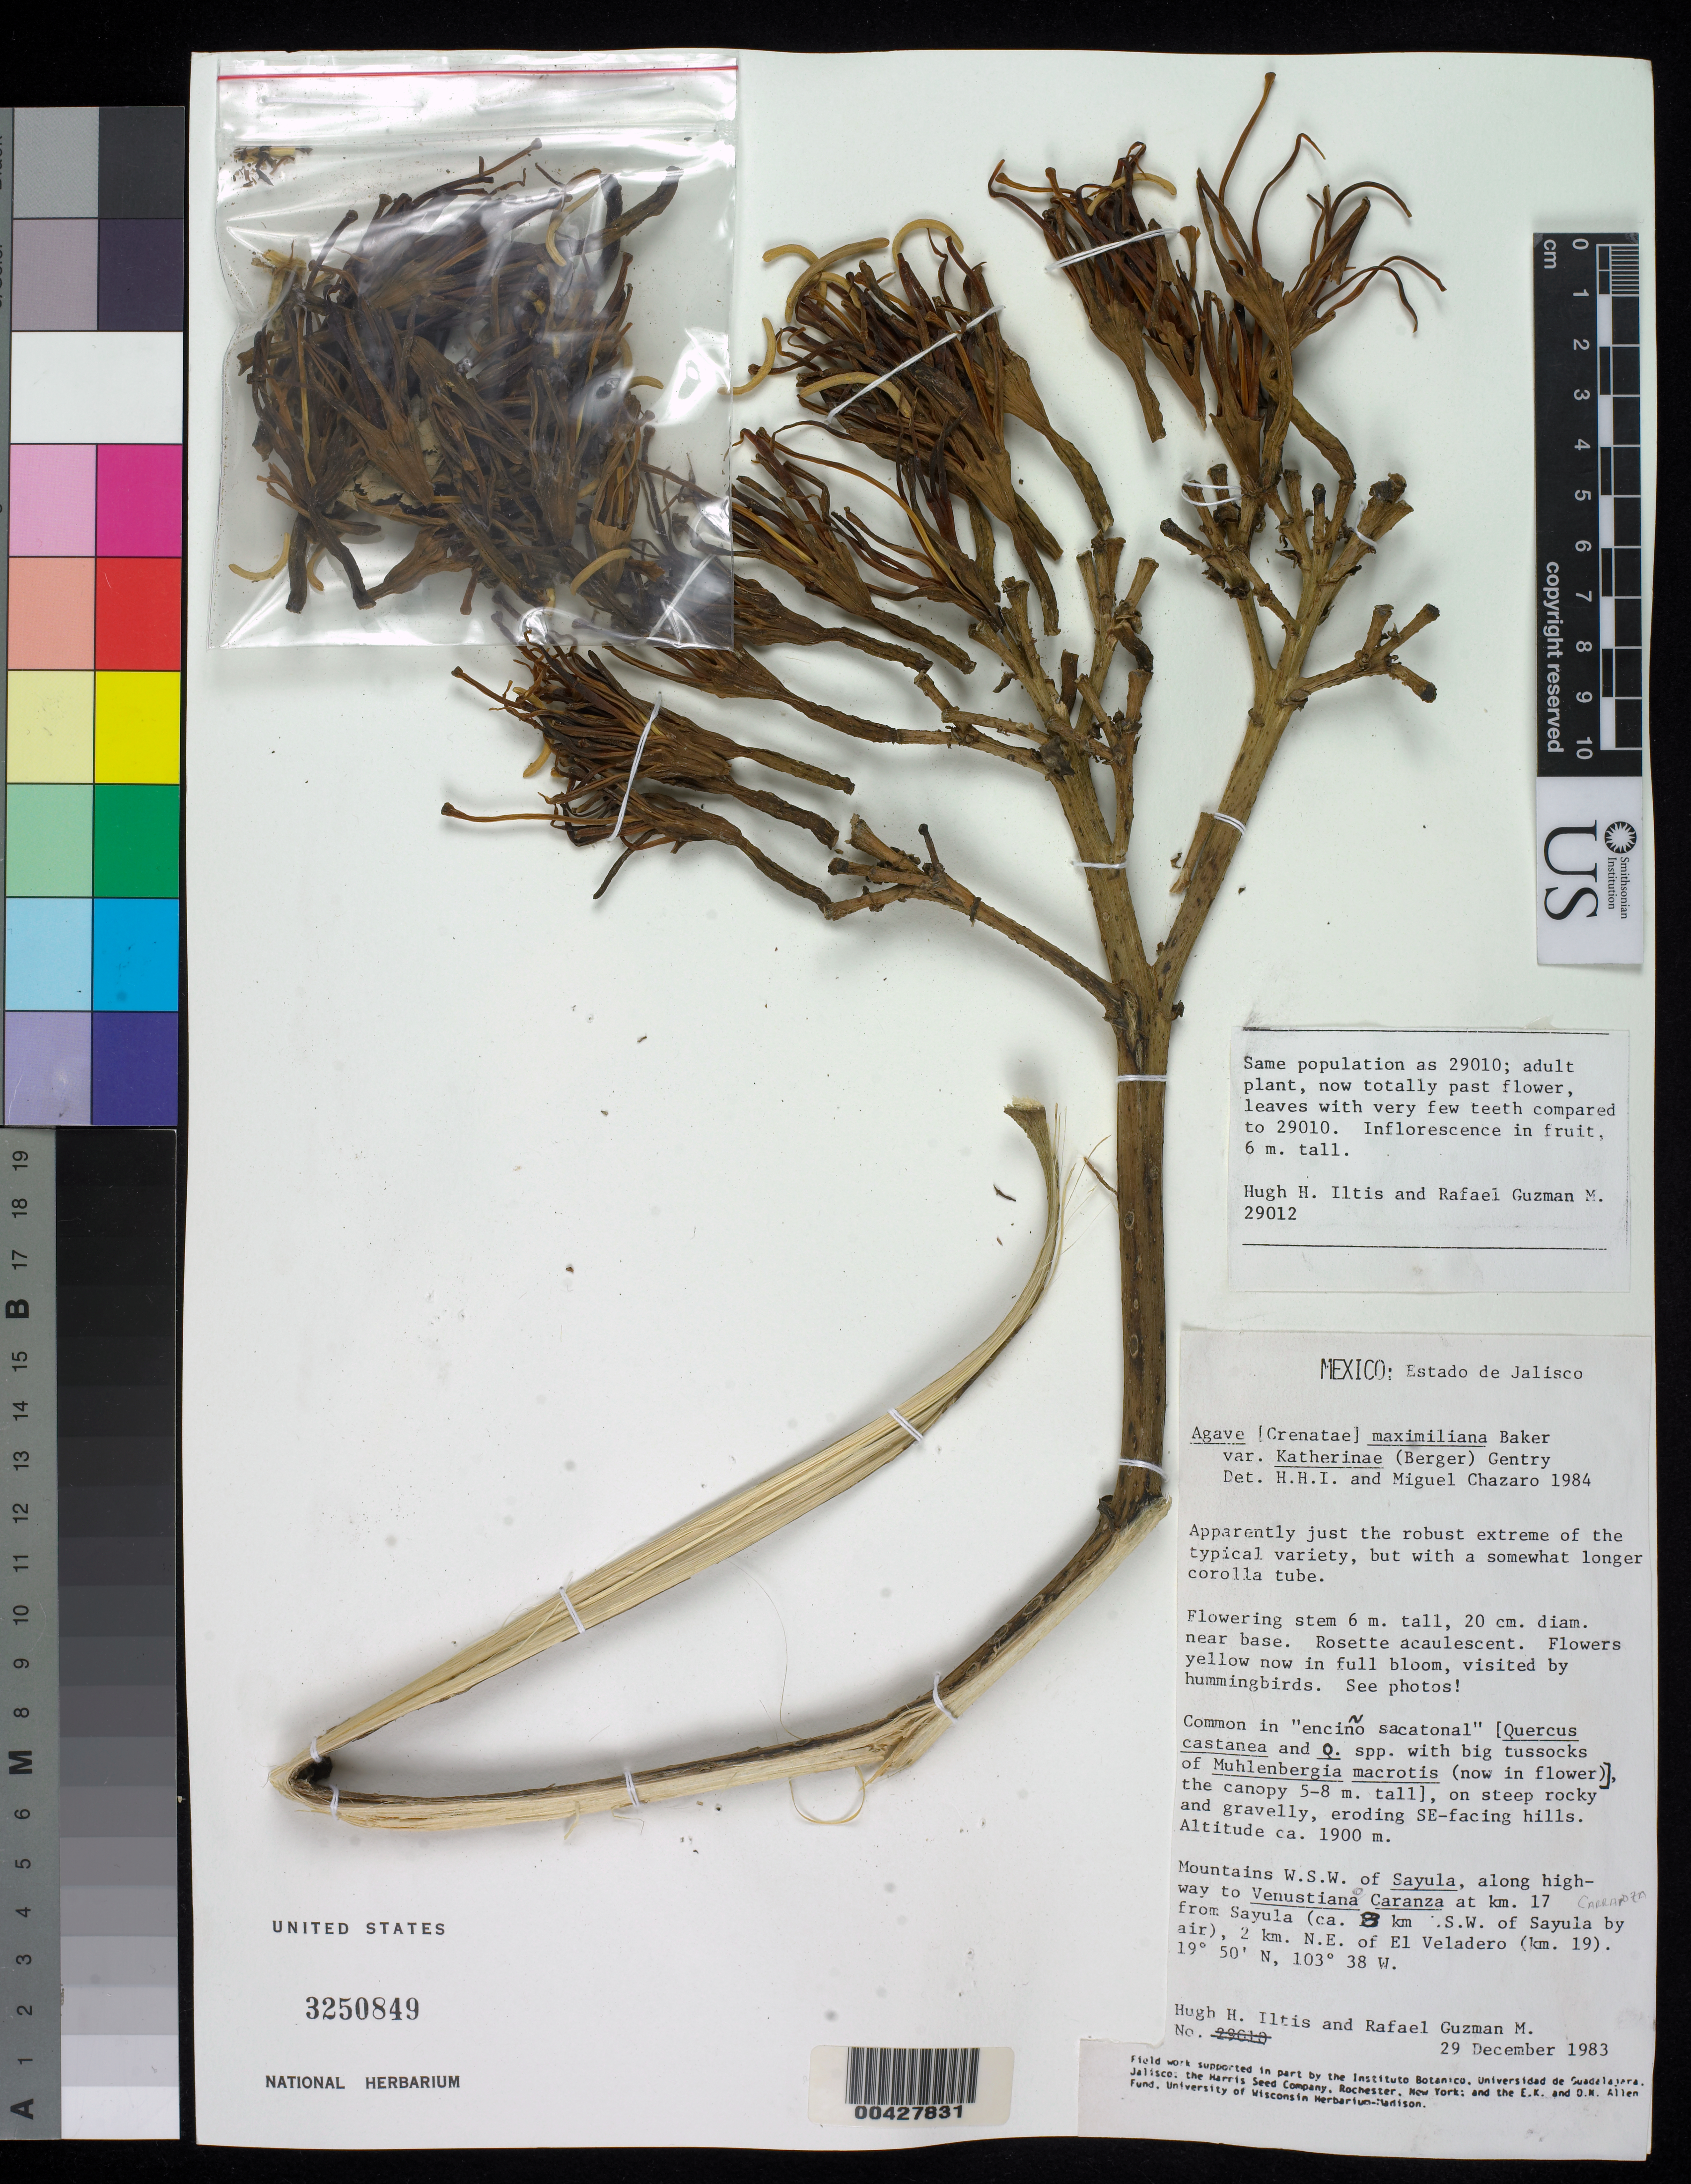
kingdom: Plantae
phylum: Tracheophyta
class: Liliopsida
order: Asparagales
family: Asparagaceae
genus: Agave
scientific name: Agave maximiliana var. katherinae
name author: (A. Berger) Gentry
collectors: H. H. Iltis & R. Guzman-M.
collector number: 29012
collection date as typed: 29 Dec 1983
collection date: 1983-12-29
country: Mexico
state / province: Jalisco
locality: WSW of Sayula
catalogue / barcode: US 3250849